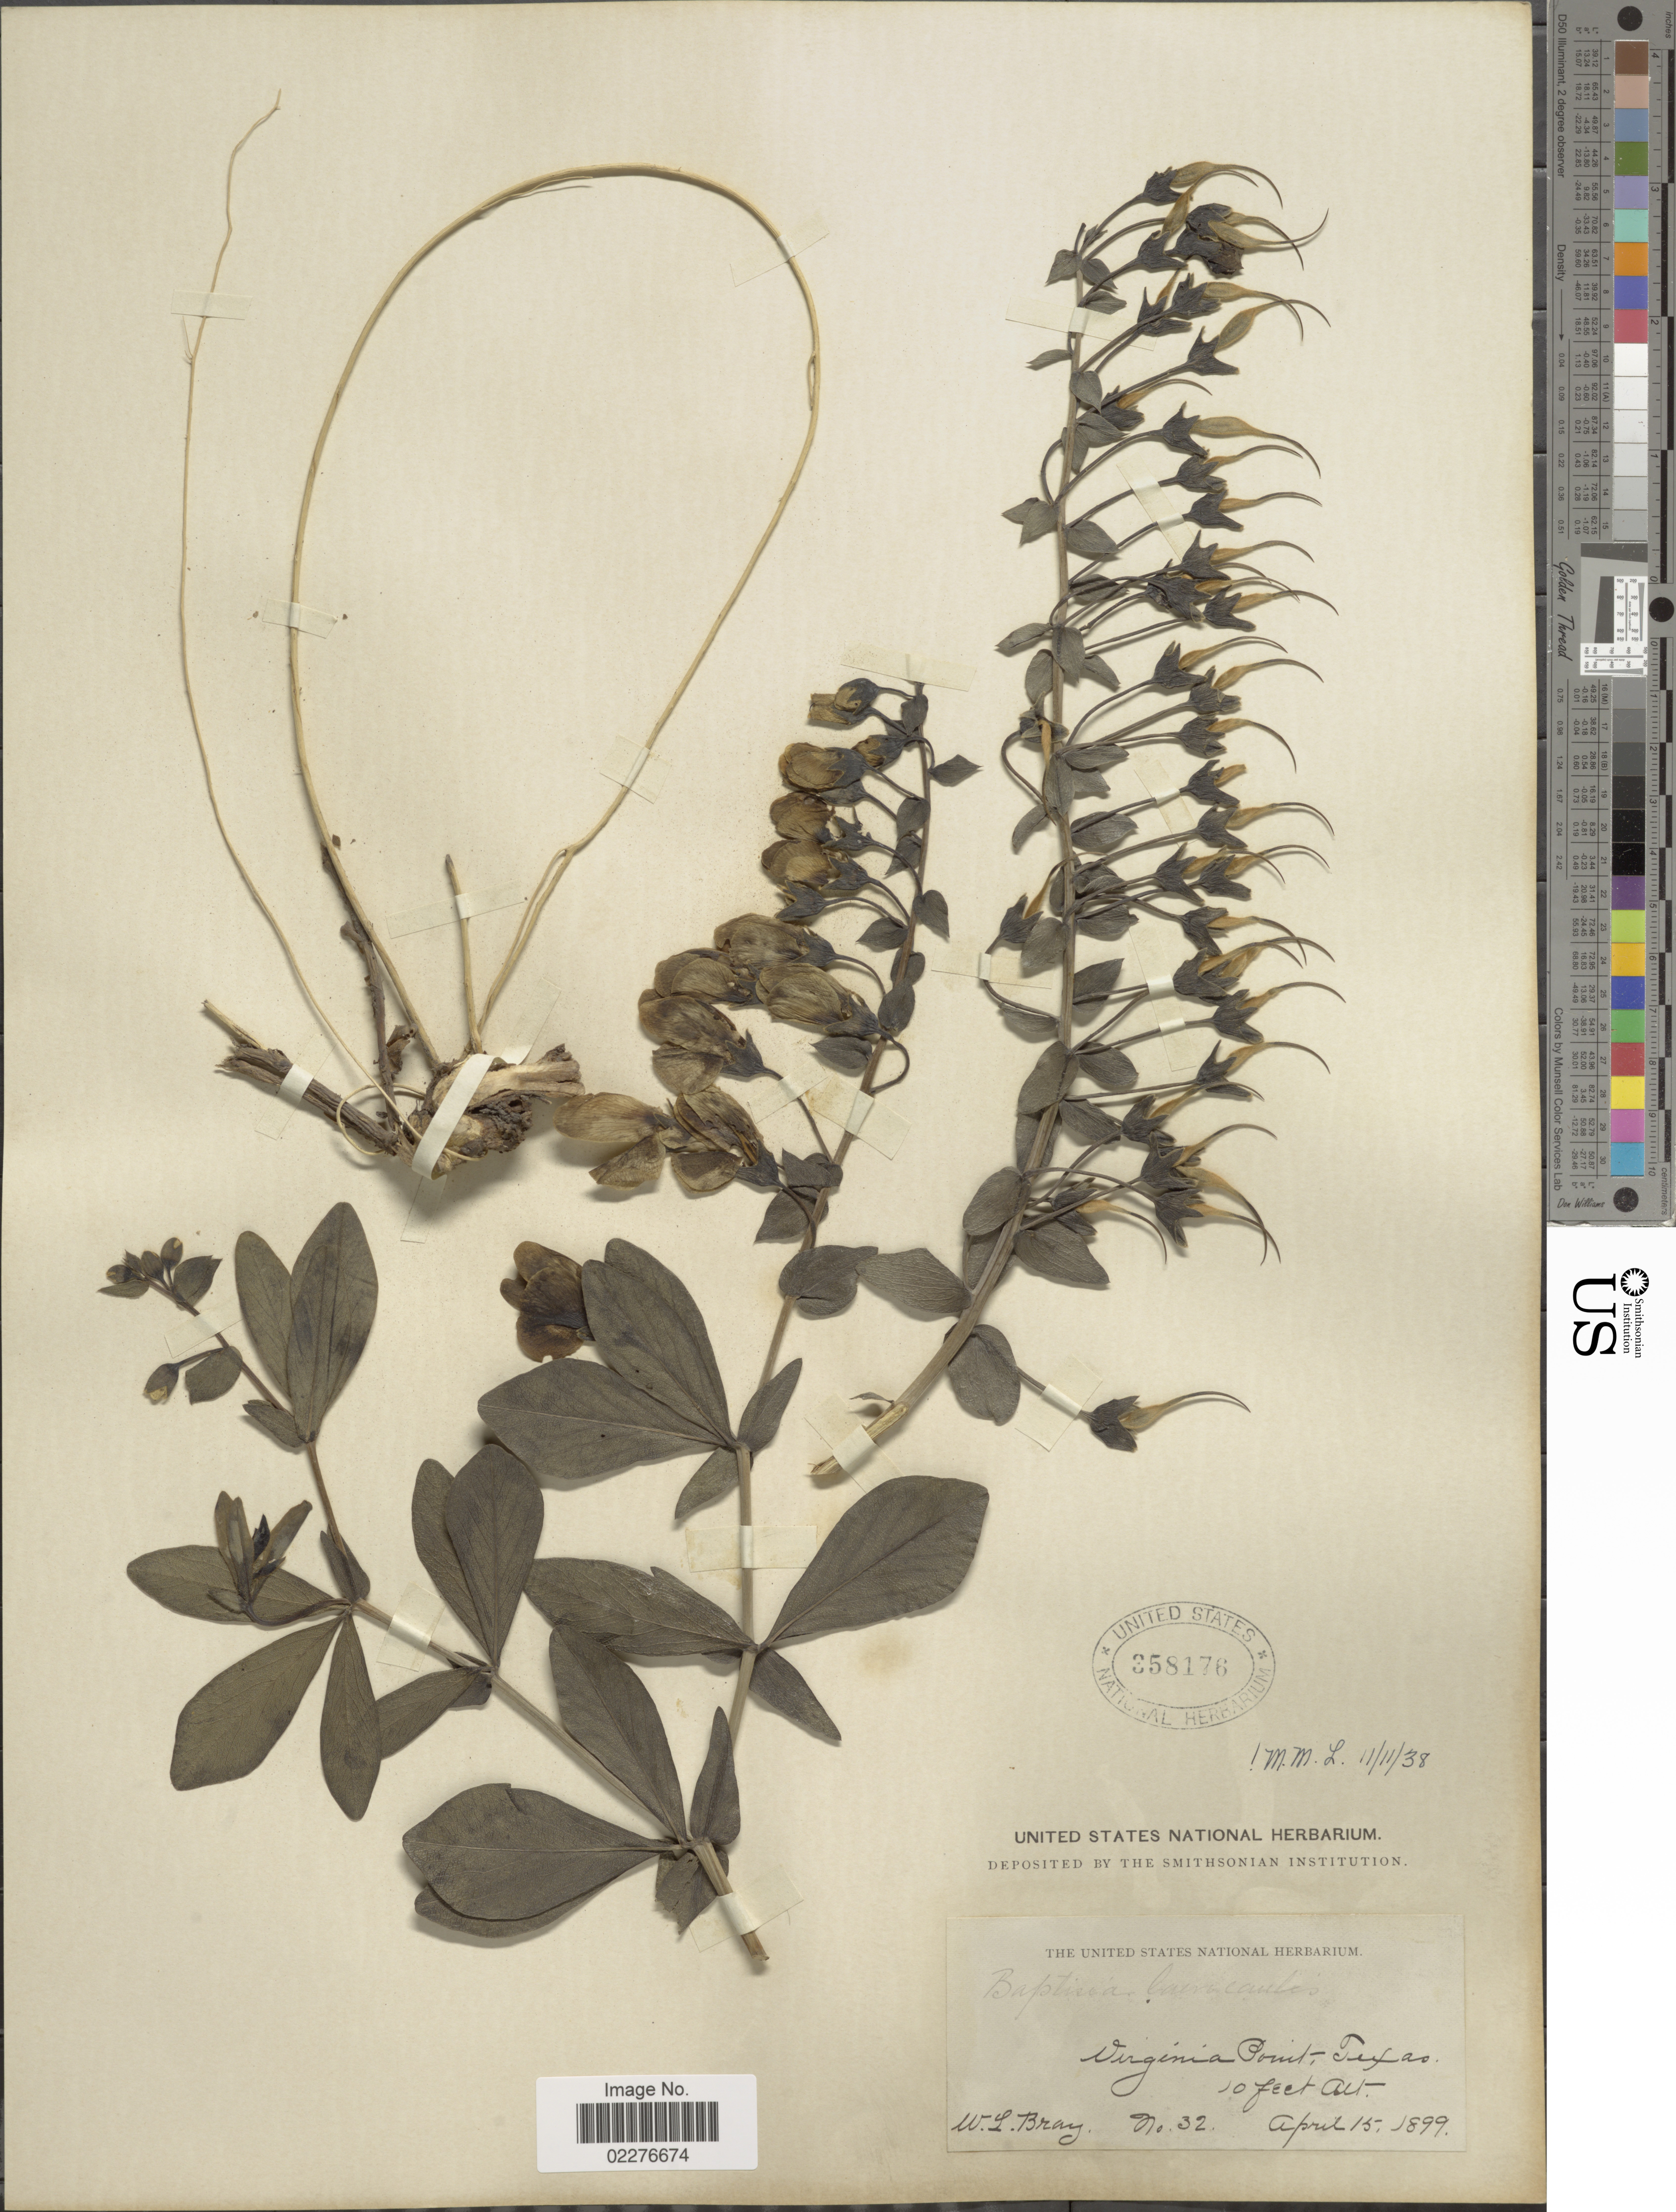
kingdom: Plantae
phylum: Tracheophyta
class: Magnoliopsida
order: Fabales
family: Fabaceae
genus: Baptisia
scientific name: Baptisia laevicaulis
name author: (Canby) Small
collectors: W. L. Bray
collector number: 32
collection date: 1899-04-15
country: United States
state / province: Texas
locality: Virginia Point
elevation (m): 3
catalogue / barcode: US 358176